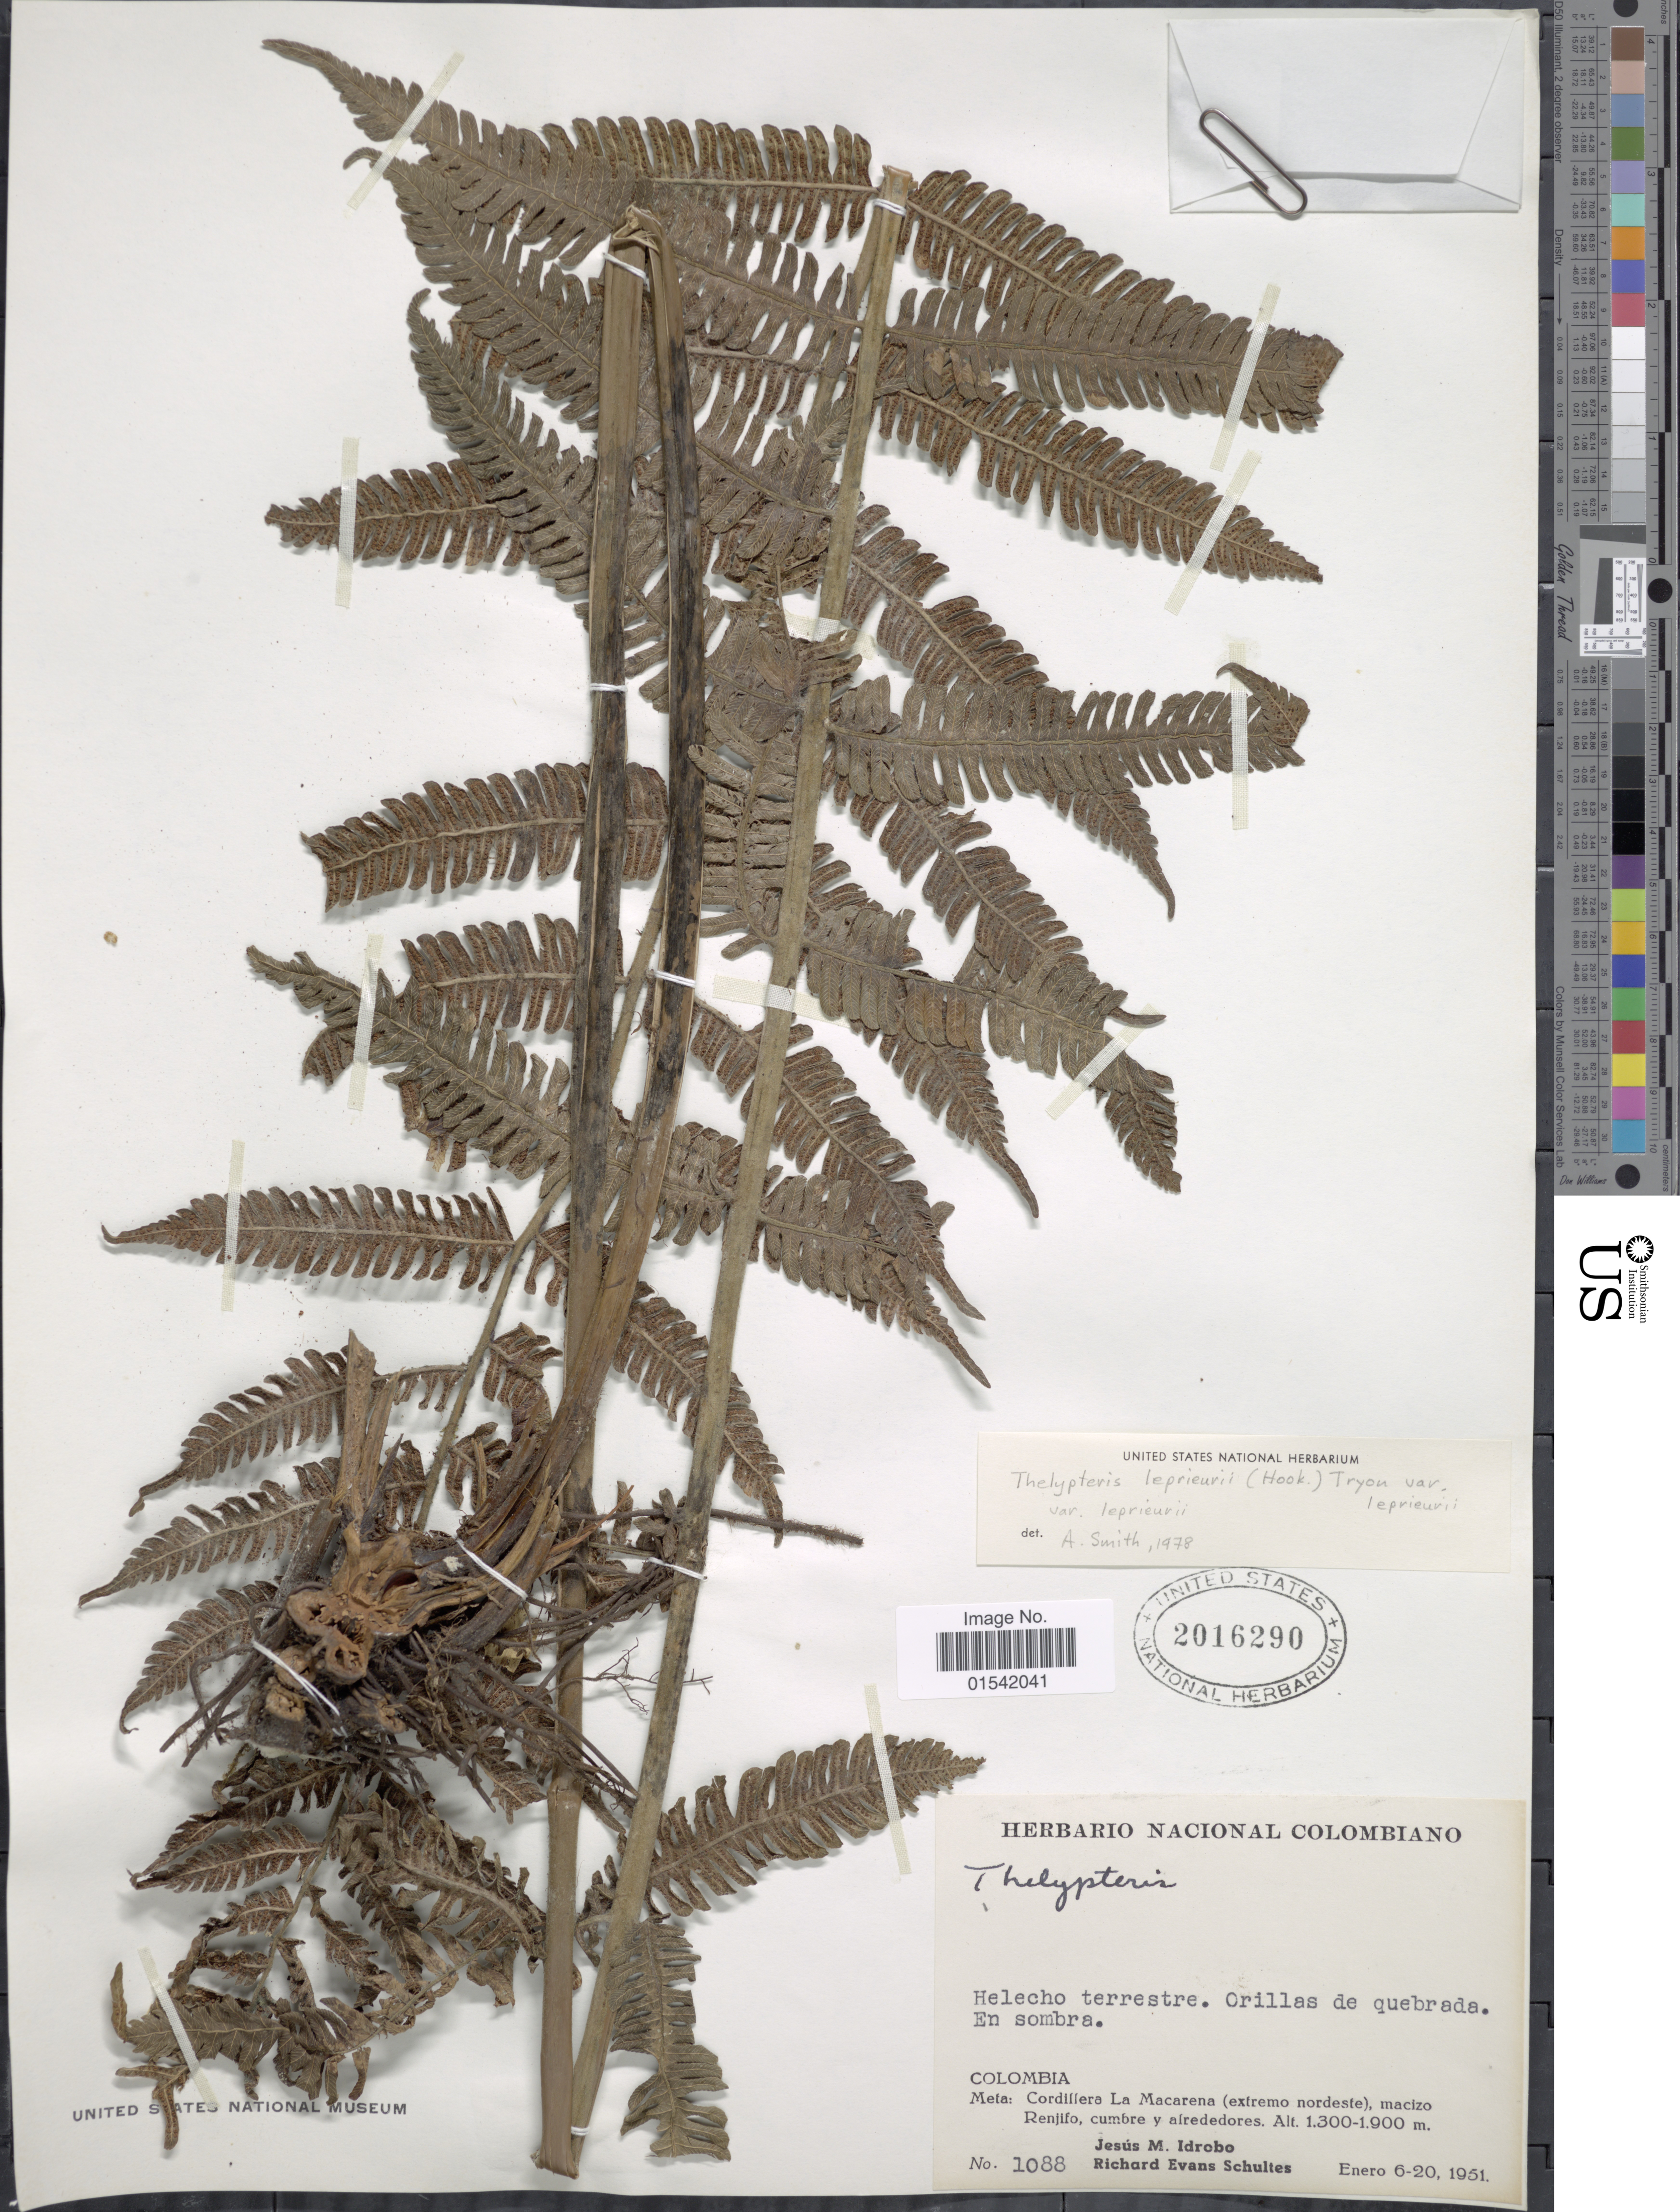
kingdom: Plantae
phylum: Tracheophyta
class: Polypodiopsida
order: Polypodiales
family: Thelypteridaceae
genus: Steiropteris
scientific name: Steiropteris leprieurii var. leprieurii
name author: (Hook. f.) Pic. Serm.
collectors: J. M. Idrobo & R. E. Schultes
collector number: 1088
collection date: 1951-01-06/1951-01-20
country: Colombia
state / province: Meta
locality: Orillas de quebrada, En sombra, Cordillera La Macarena (extremo nordeste), macizo Renjifo, cumbre y alrededores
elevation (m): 1300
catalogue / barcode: US 2016290